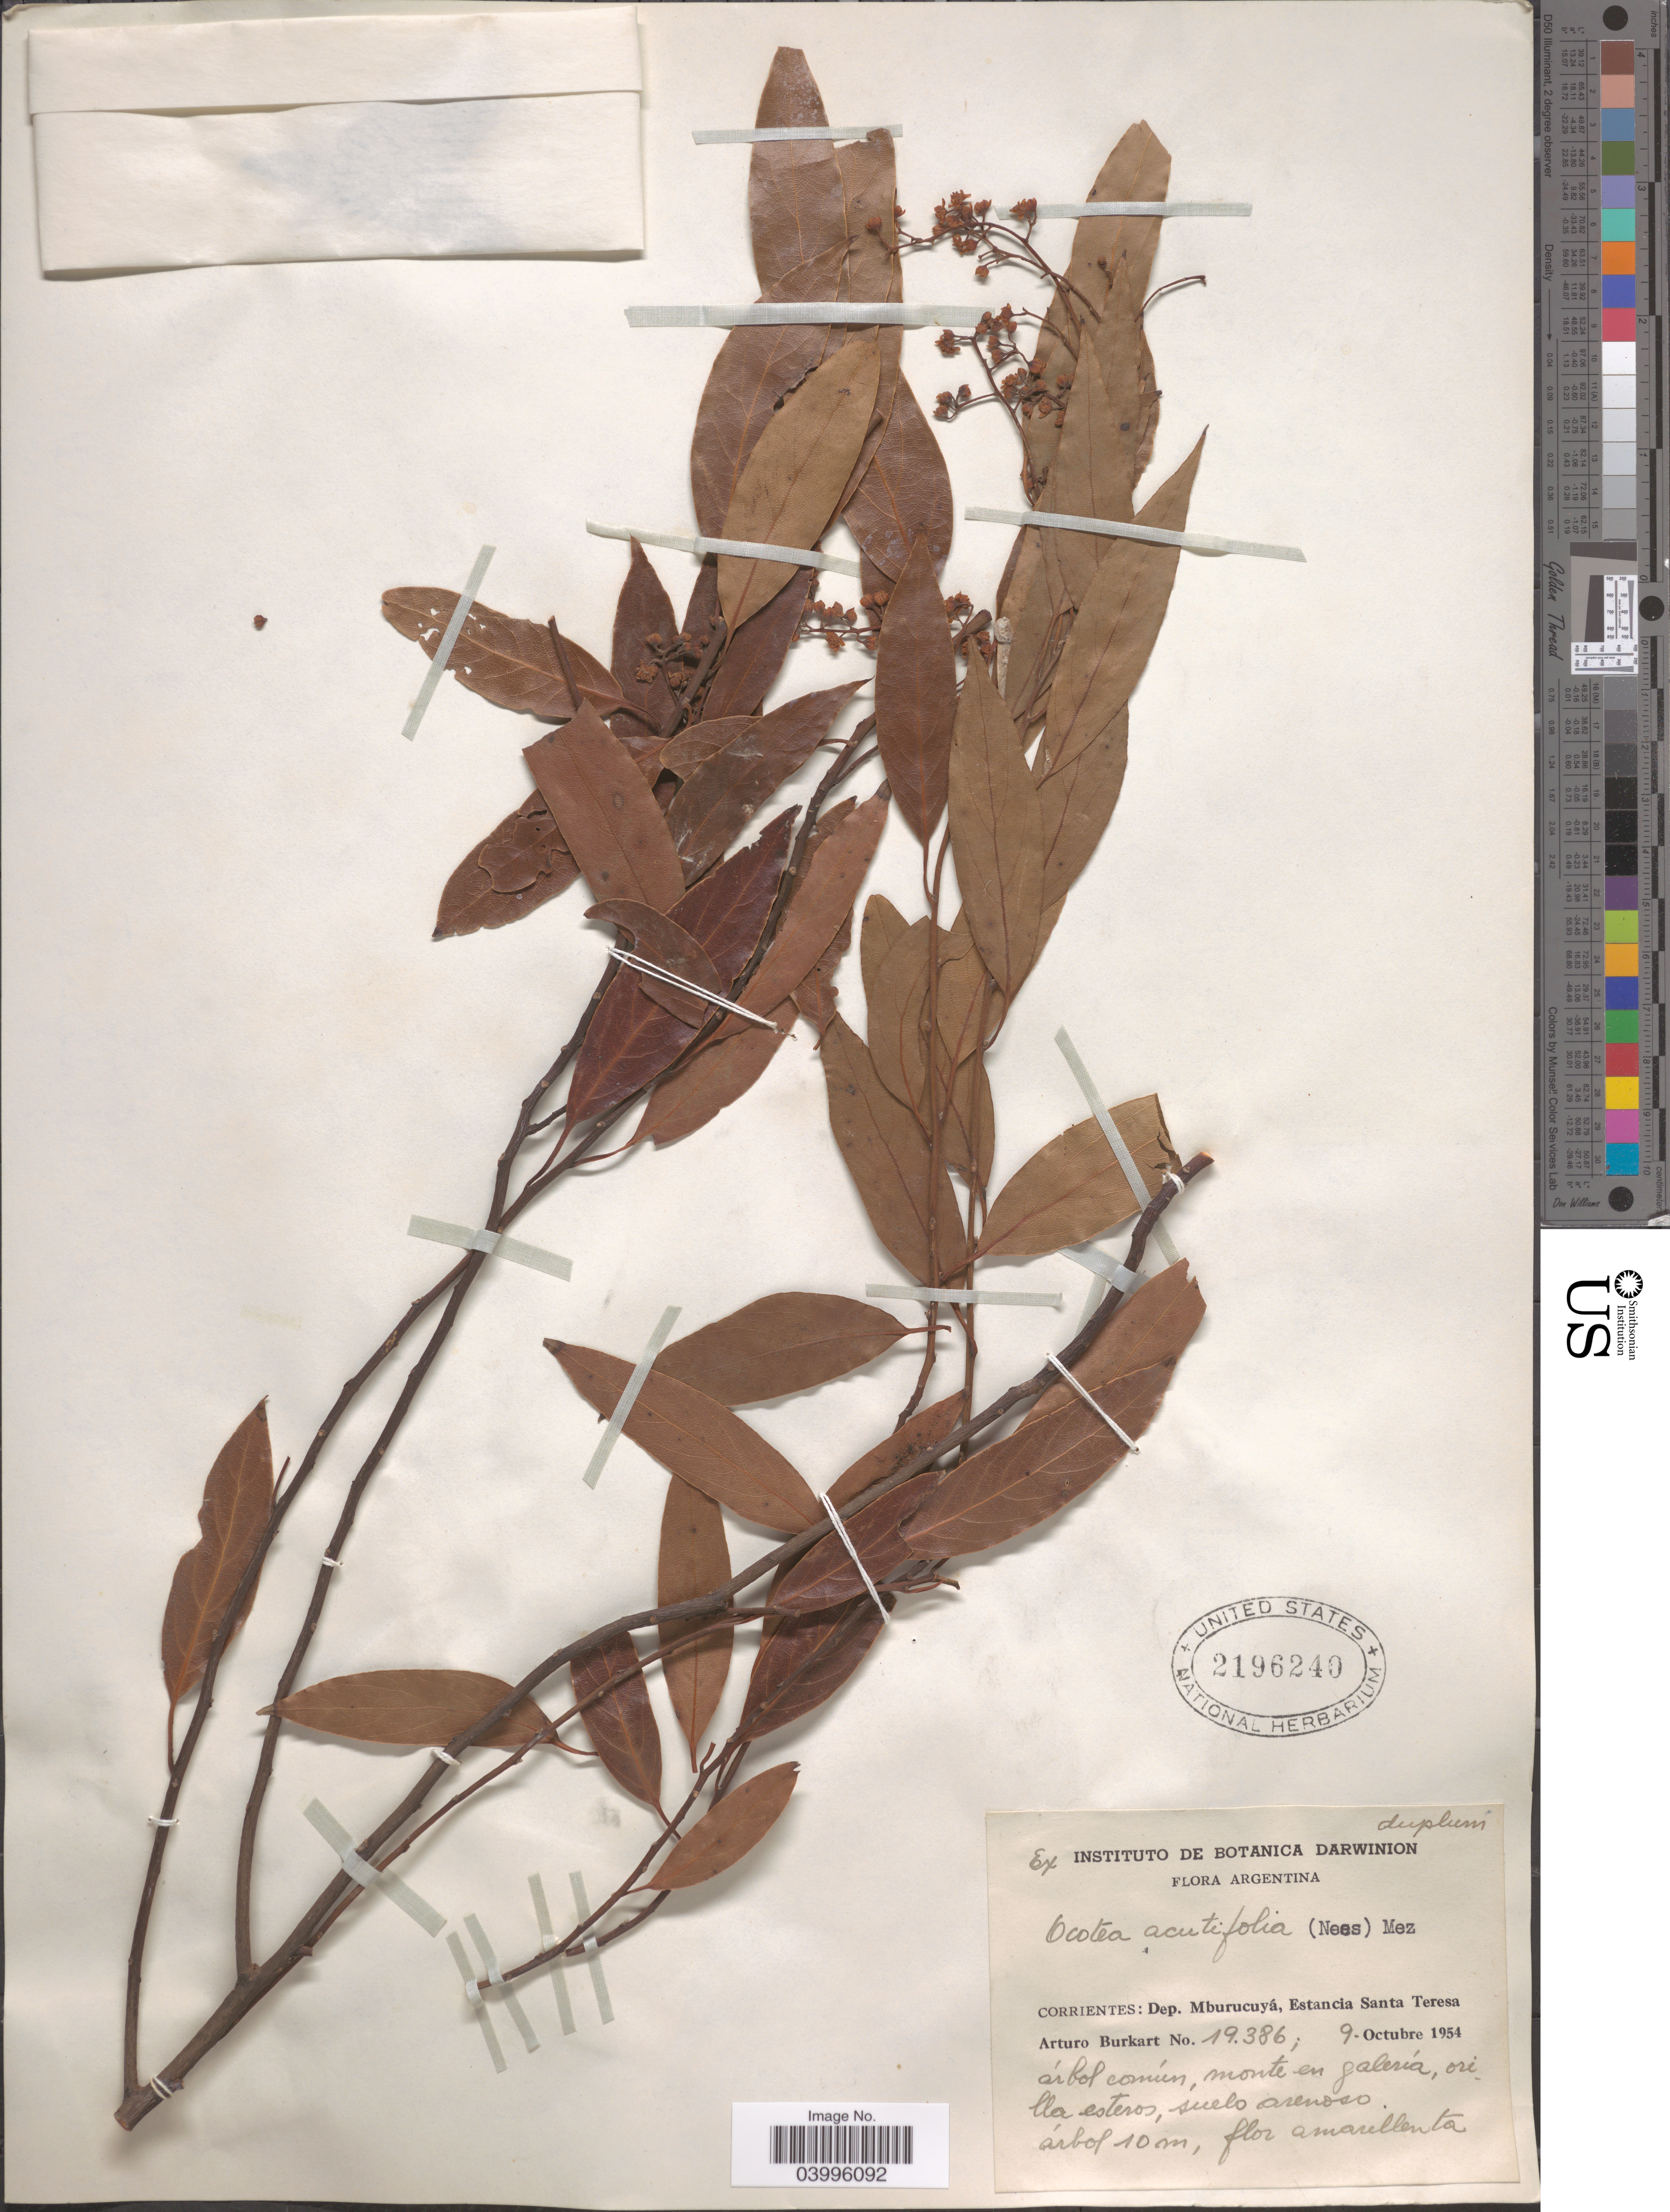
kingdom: Plantae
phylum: Tracheophyta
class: Magnoliopsida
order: Laurales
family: Lauraceae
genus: Ocotea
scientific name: Ocotea acutifolia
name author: (Nees) Mez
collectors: A. E. Burkart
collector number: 19386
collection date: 1954-10-09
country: Argentina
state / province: Corrientes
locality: Dep. Mburucuyá, Estancia Santa Teresa.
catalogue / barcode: US 2196240